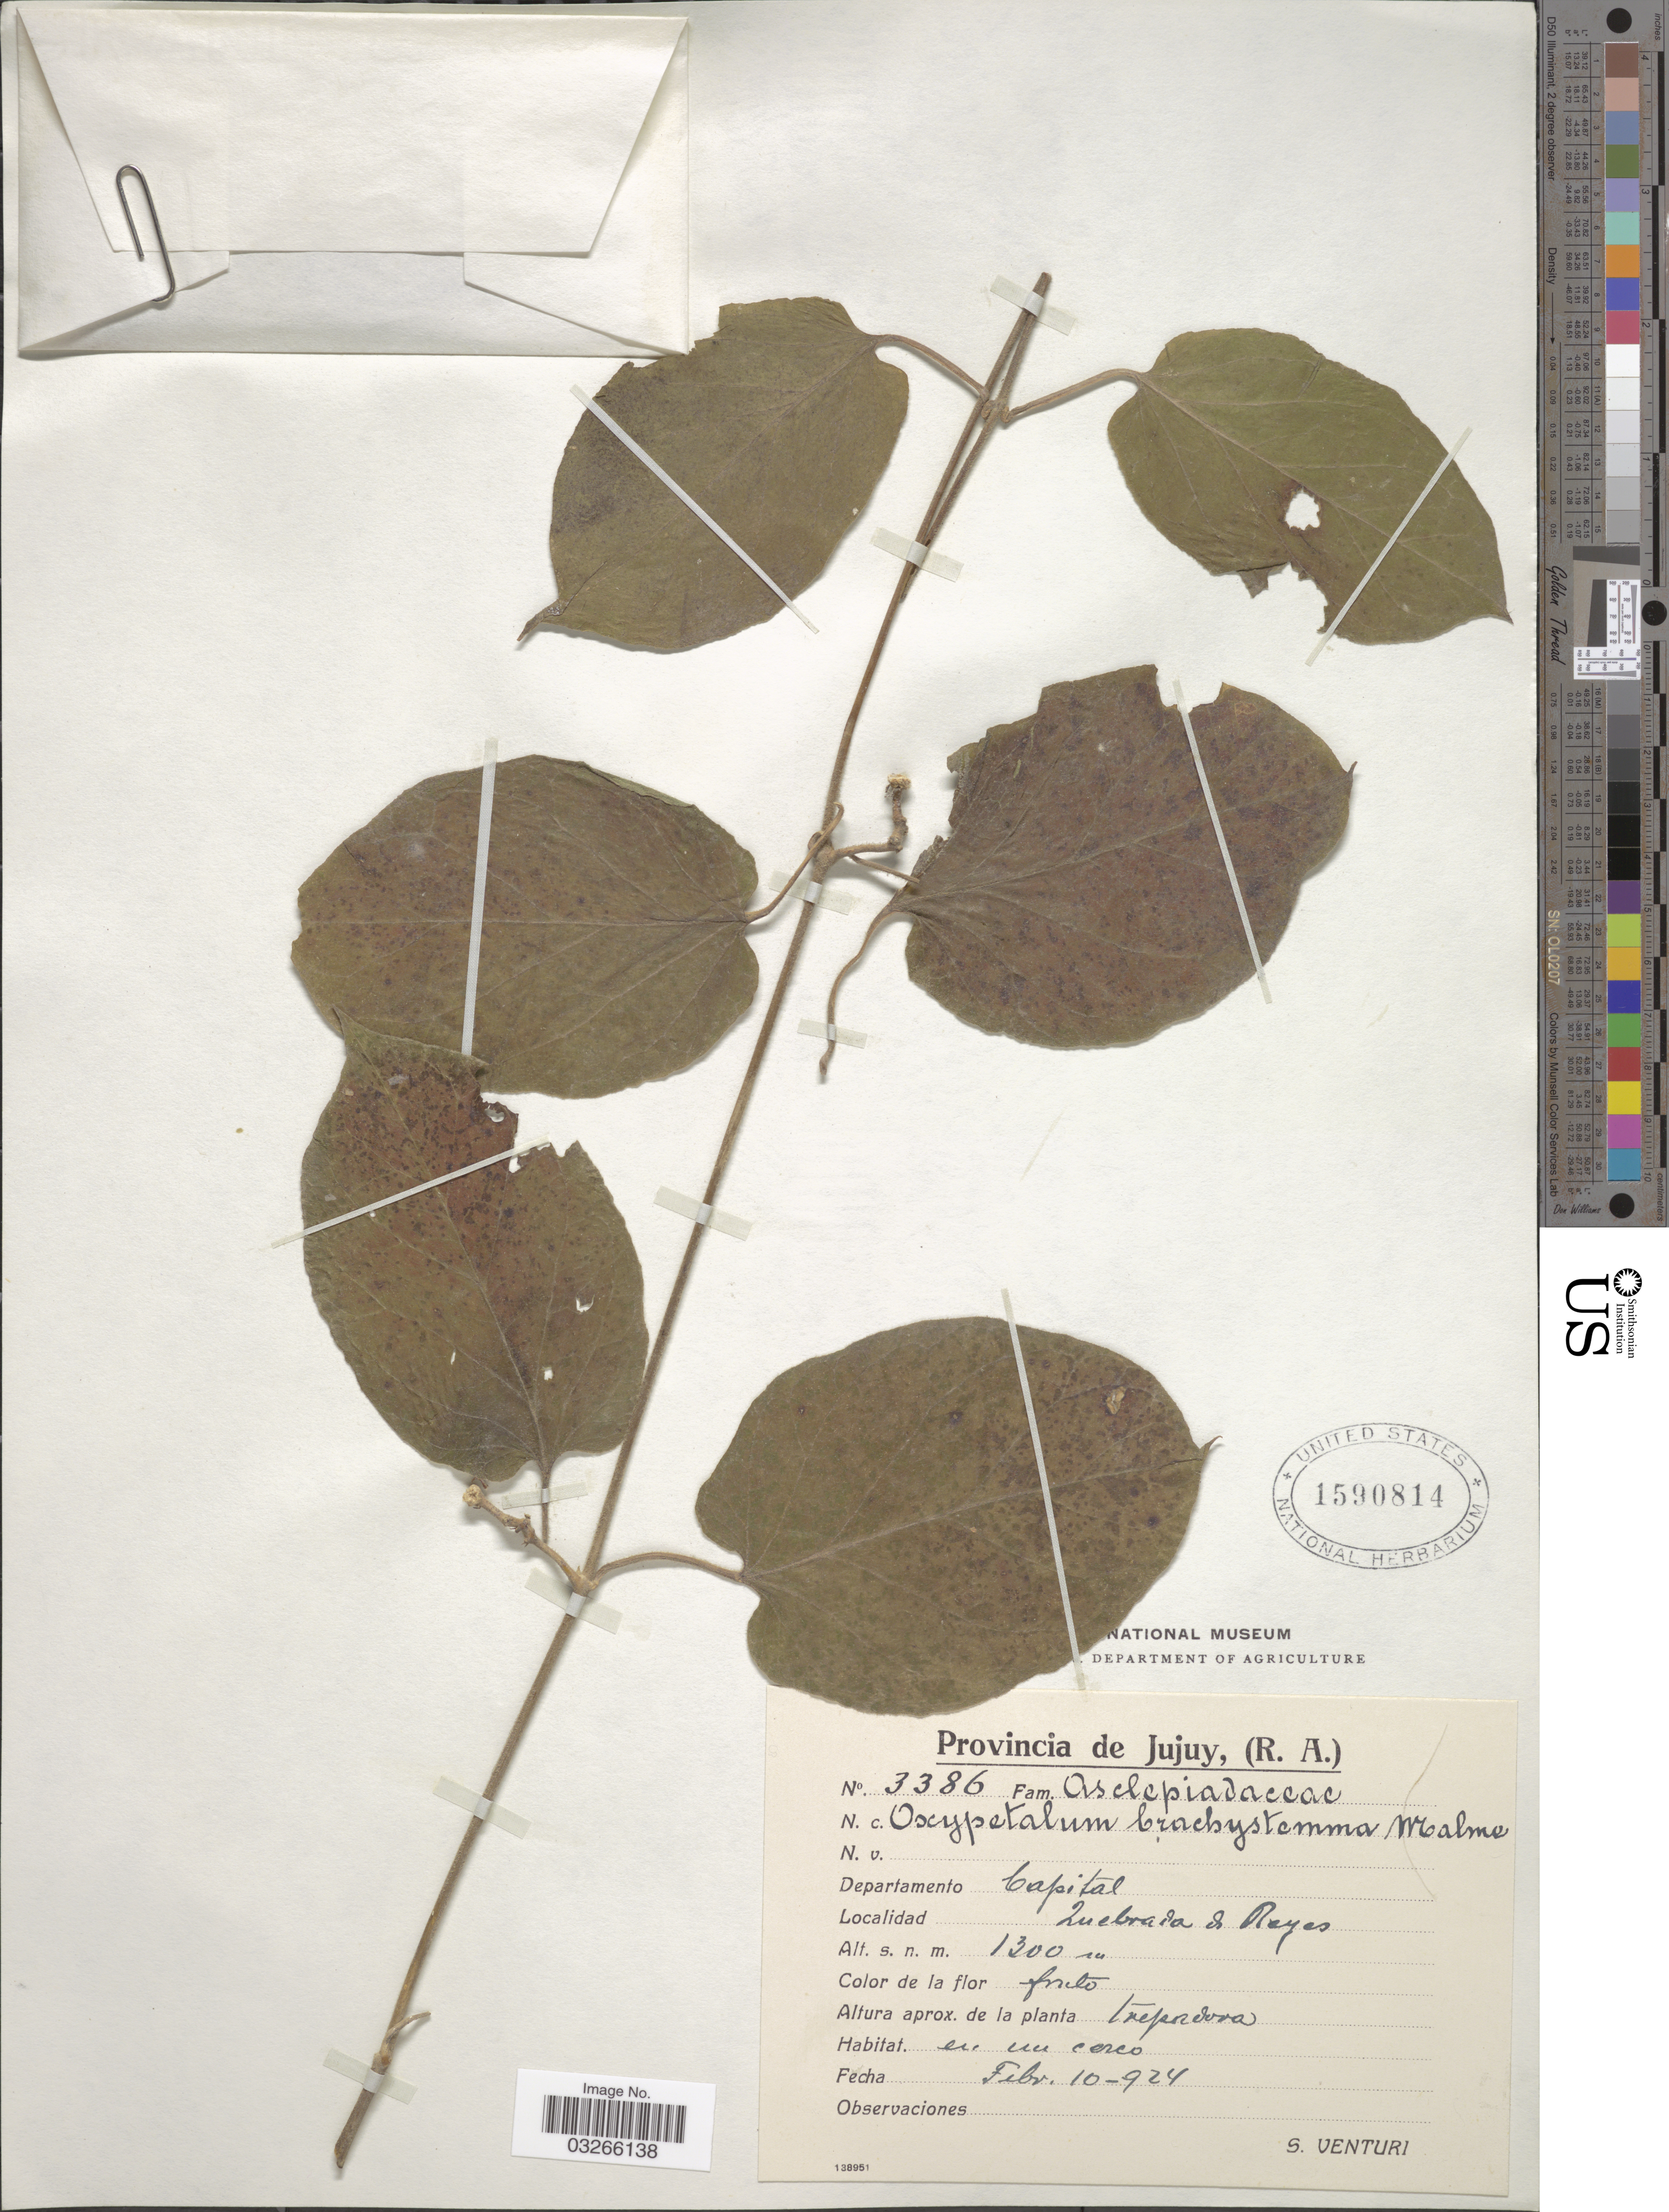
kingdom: Plantae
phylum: Tracheophyta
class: Magnoliopsida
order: Gentianales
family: Apocynaceae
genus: Oxypetalum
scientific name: Oxypetalum brachystemma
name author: Malme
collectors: S. Venturi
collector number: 3386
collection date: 1924-02-10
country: Argentina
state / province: Jujuy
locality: Departamento Capital, Quebrada de Reyes.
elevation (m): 1300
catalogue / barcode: US 1590814